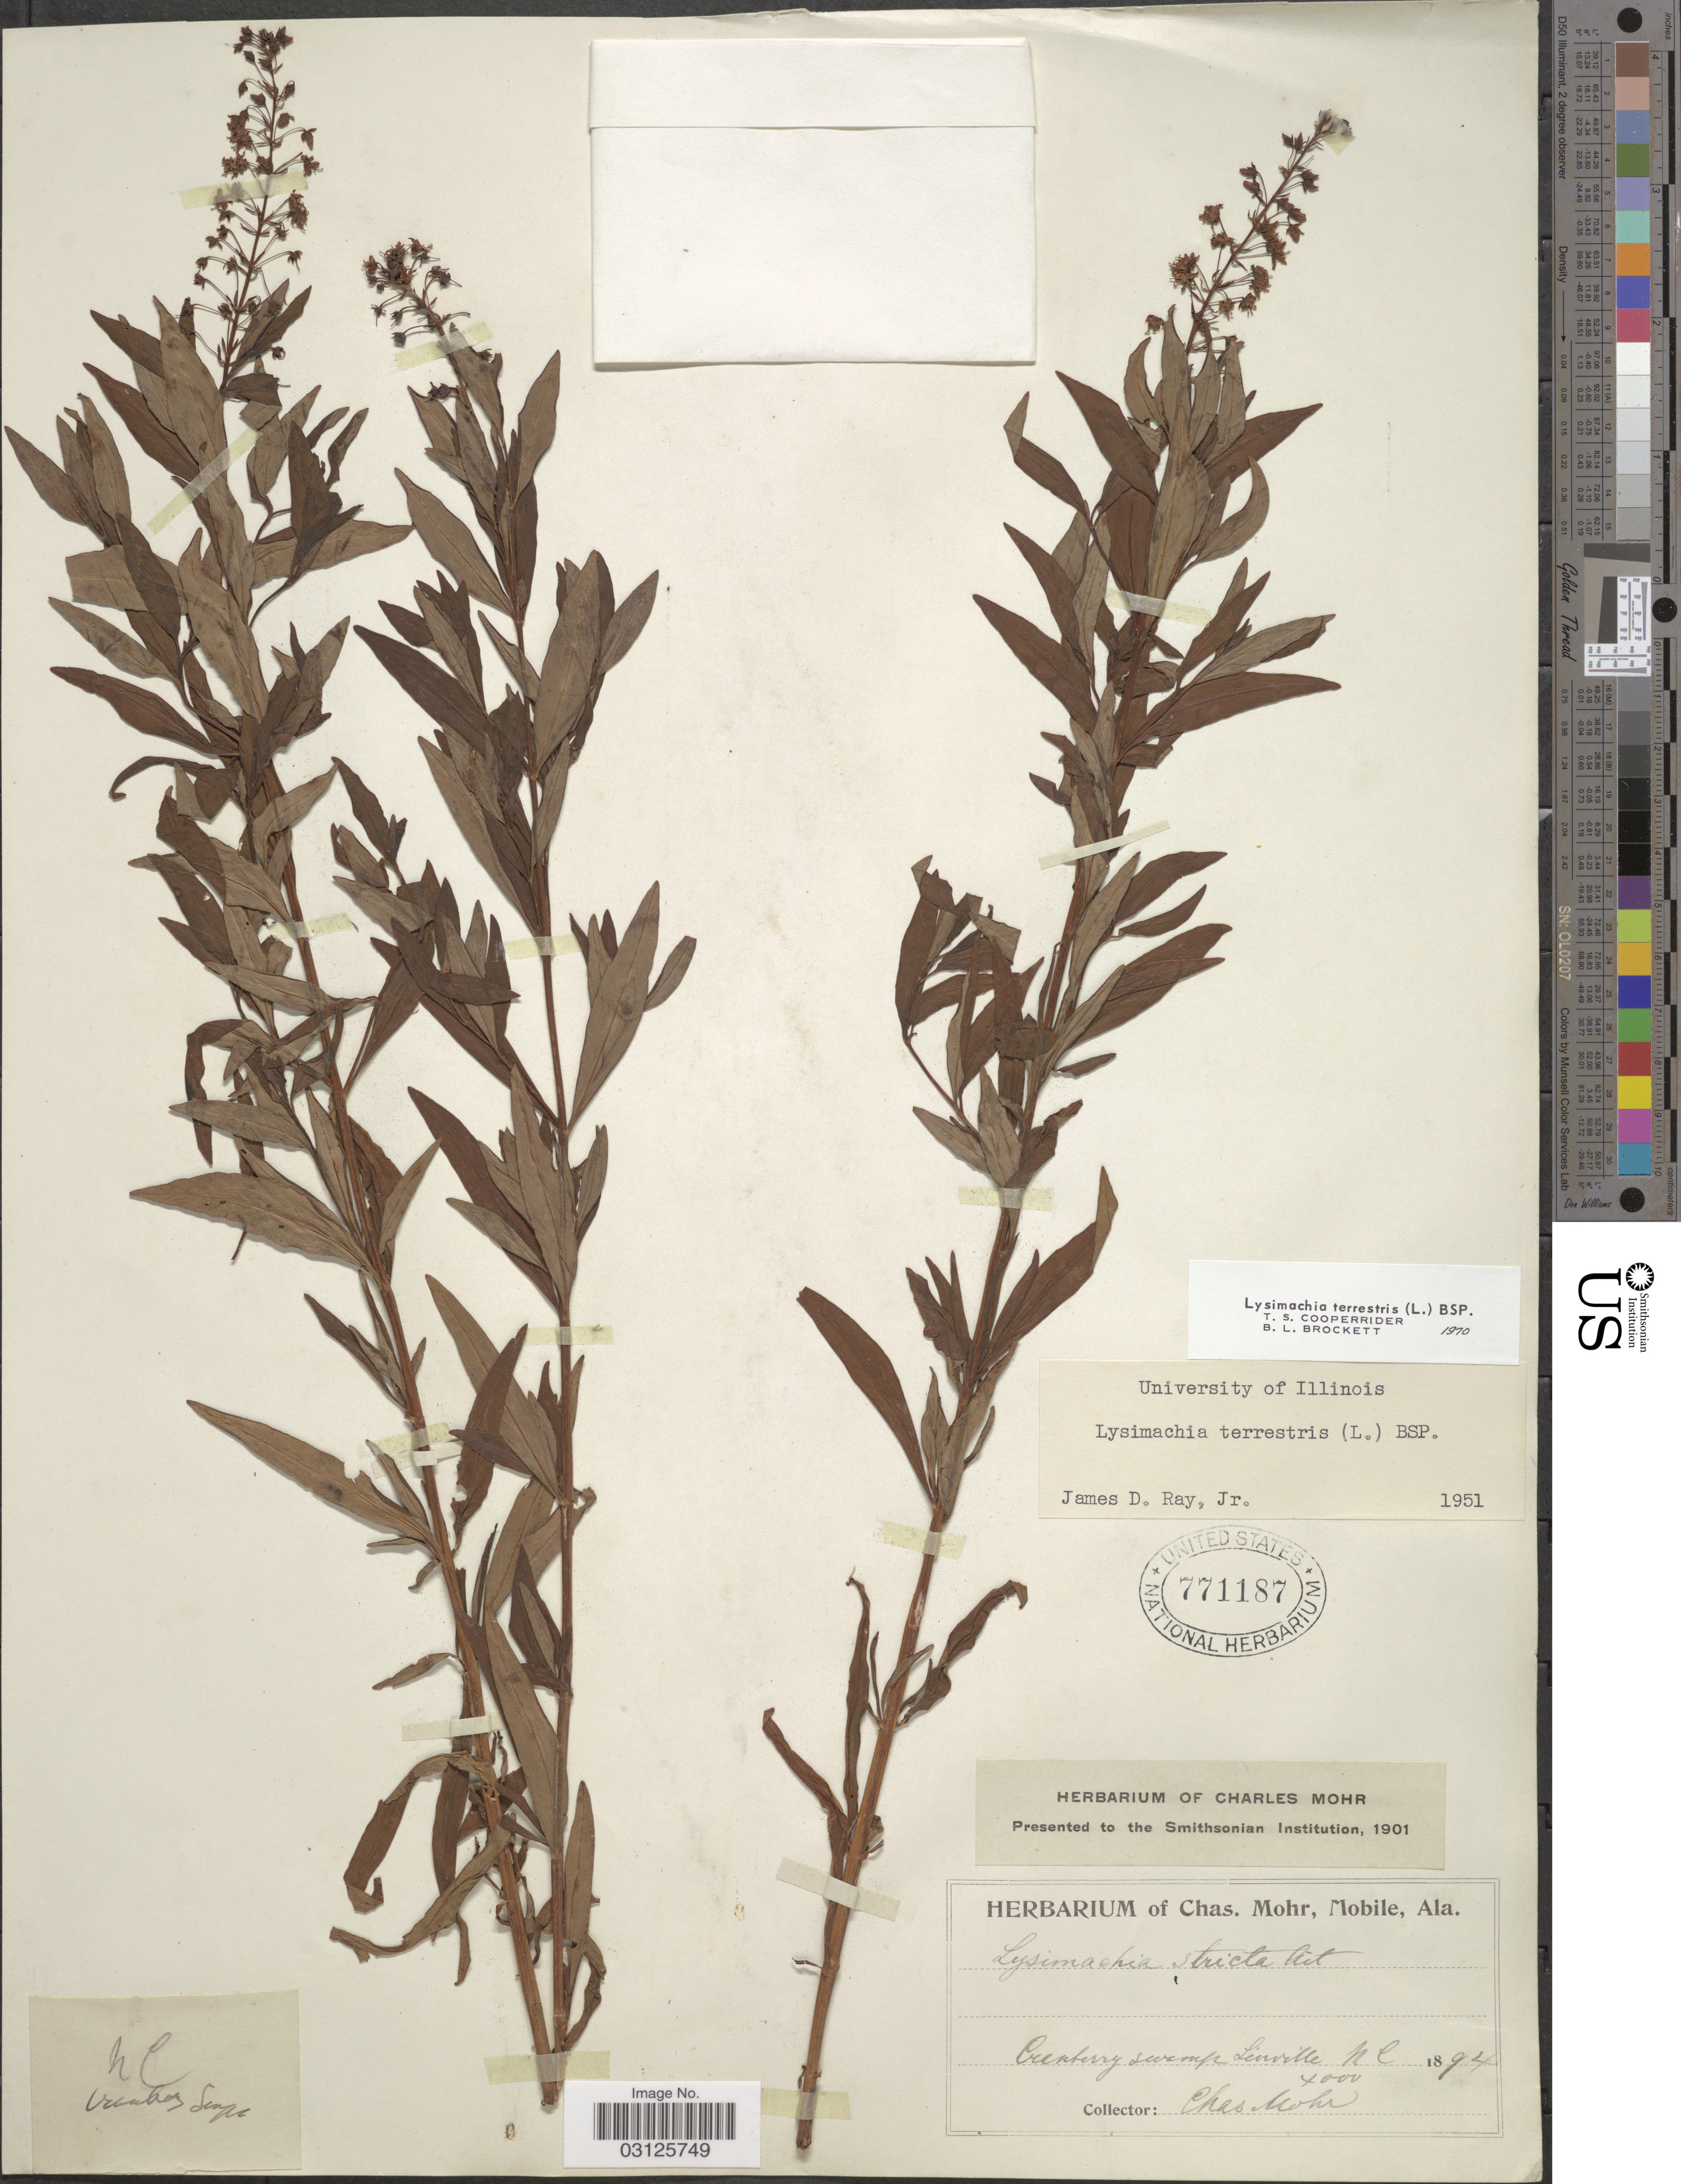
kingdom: Plantae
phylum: Tracheophyta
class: Magnoliopsida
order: Ericales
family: Primulaceae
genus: Lysimachia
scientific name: Lysimachia terrestris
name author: (L.) Britton, Stearns & Poggenb.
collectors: Mohr, C. T. (herbarium)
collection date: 1894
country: United States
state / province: North Carolina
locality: Cranberry swamp, Linville.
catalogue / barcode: US 771187